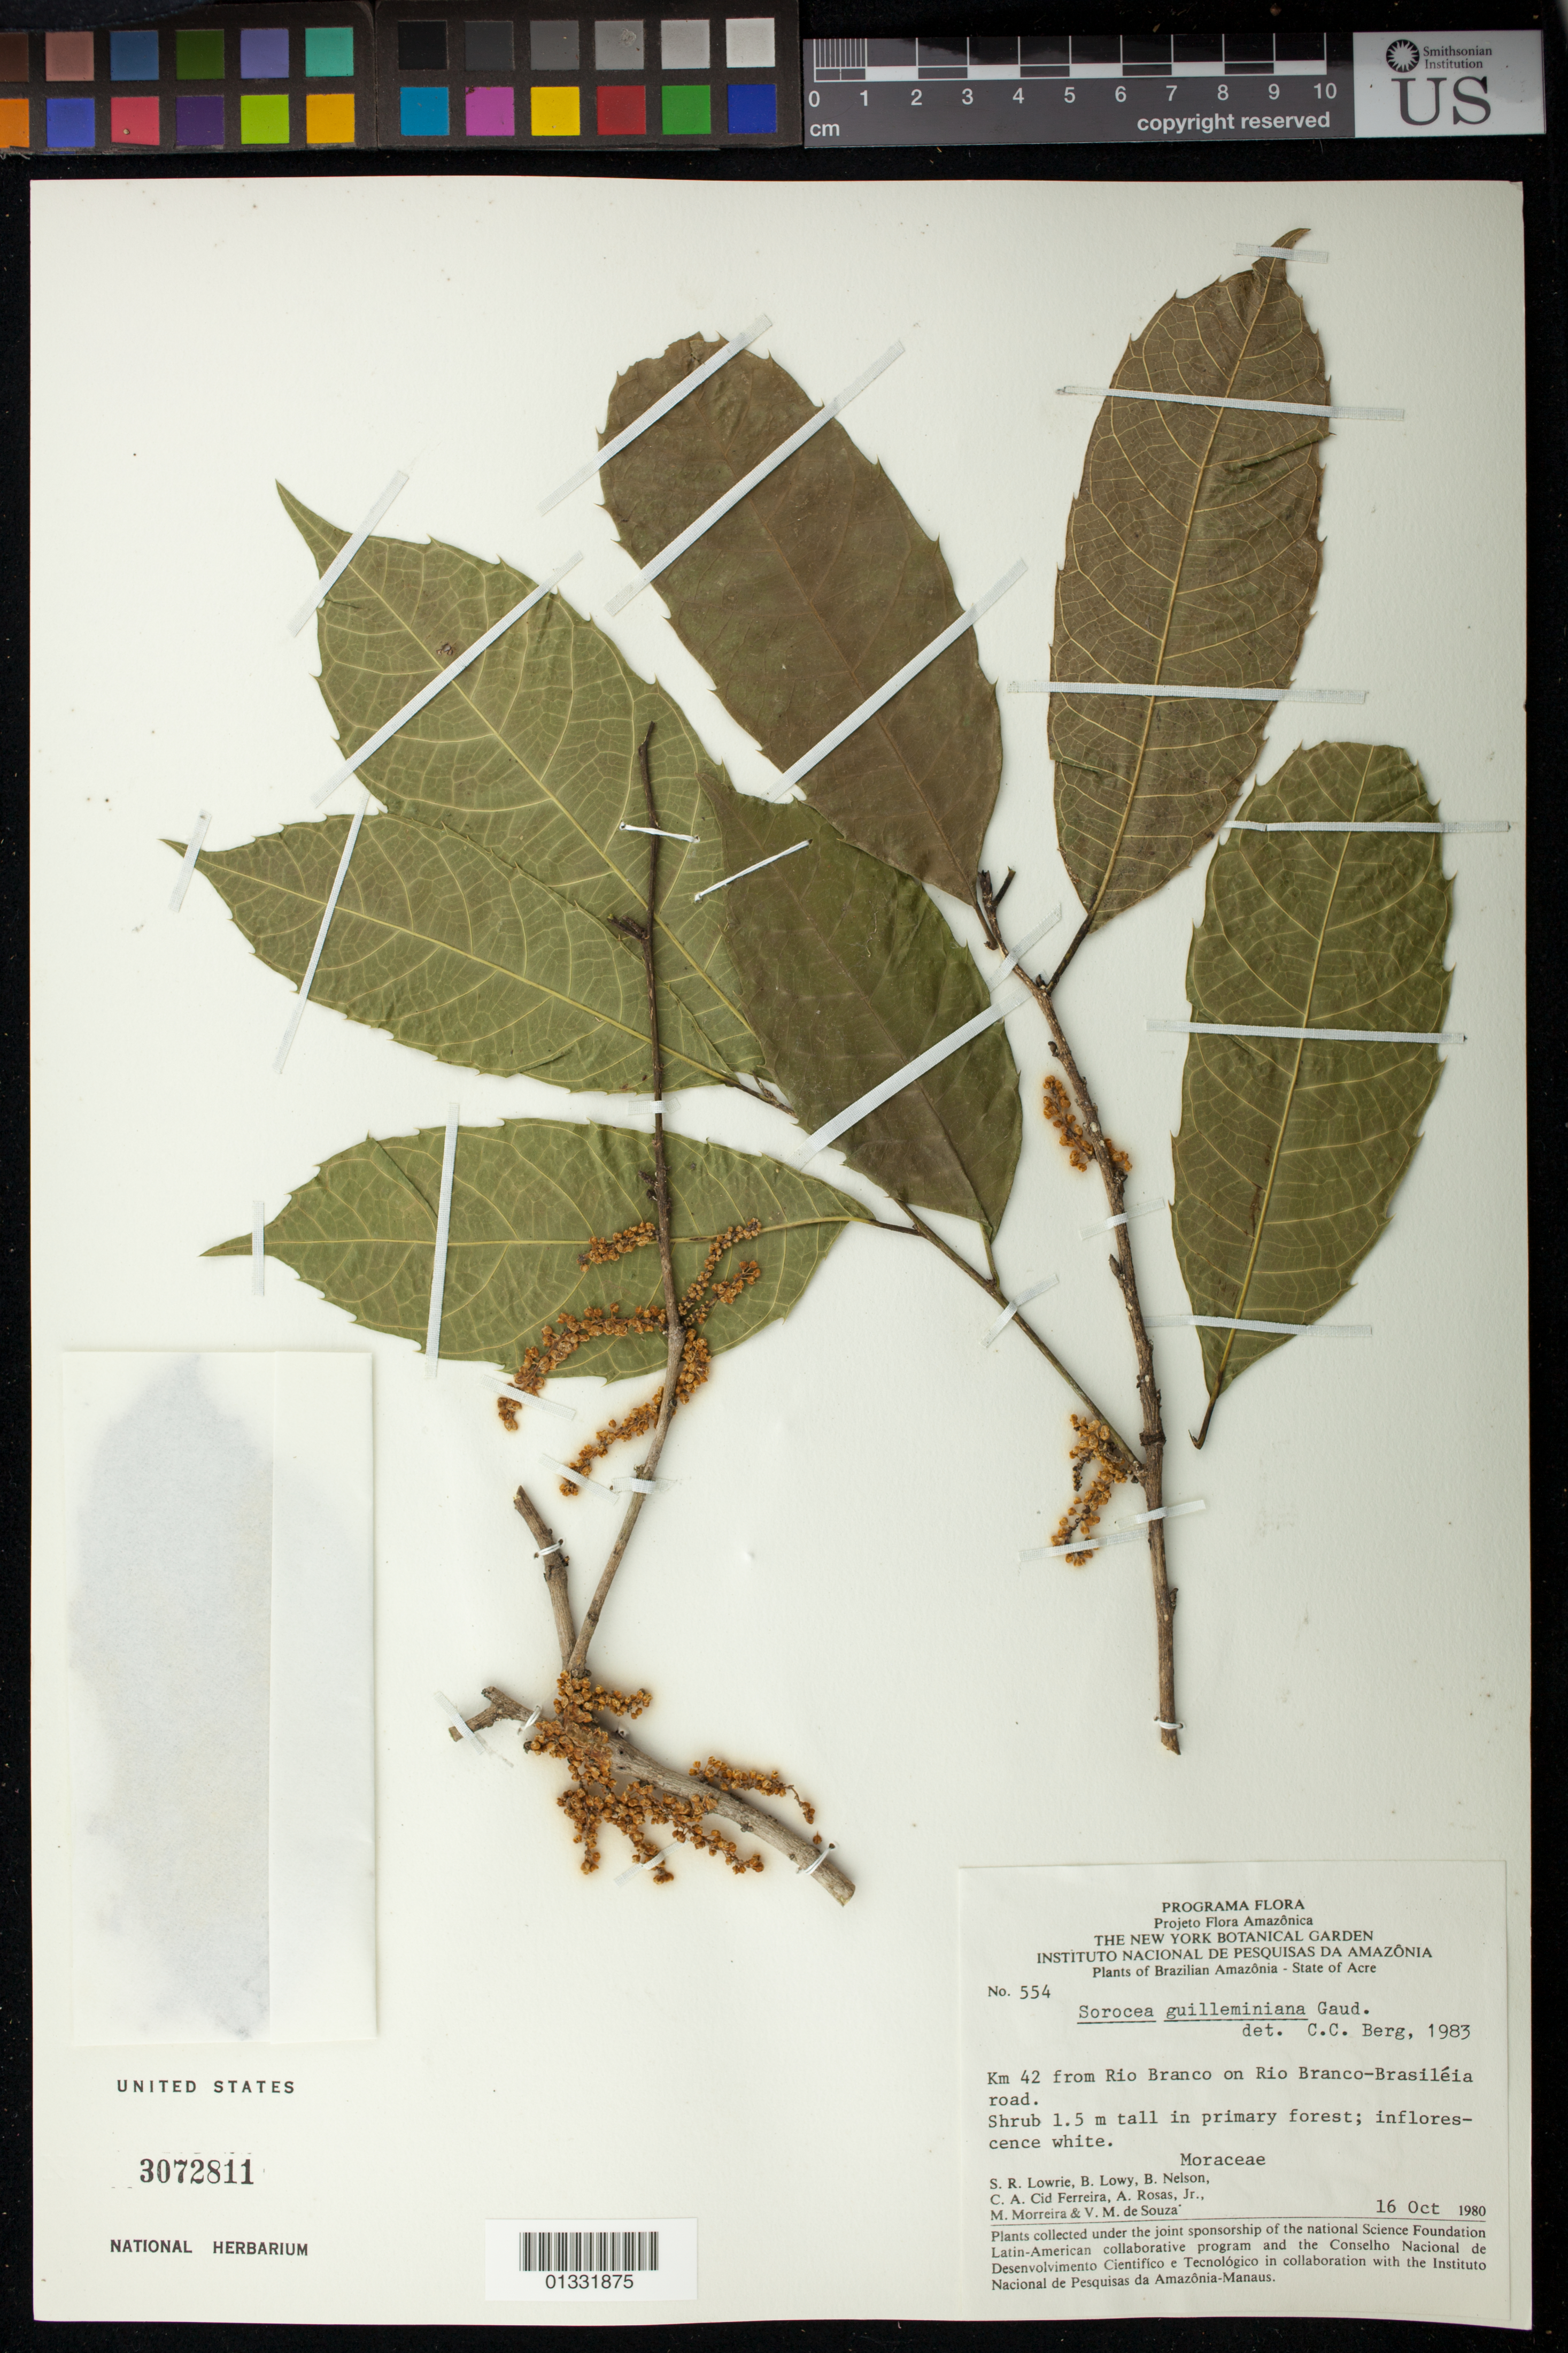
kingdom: Plantae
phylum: Tracheophyta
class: Magnoliopsida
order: Rosales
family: Moraceae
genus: Sorocea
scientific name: Sorocea guilleminiana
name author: Gaudich.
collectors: S. Lowrie et al.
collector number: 554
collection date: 1980-10-16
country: Brazil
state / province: Acre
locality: km 42 from Rio Branco on Rio Branco-Brasiléia road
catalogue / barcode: US 3072811